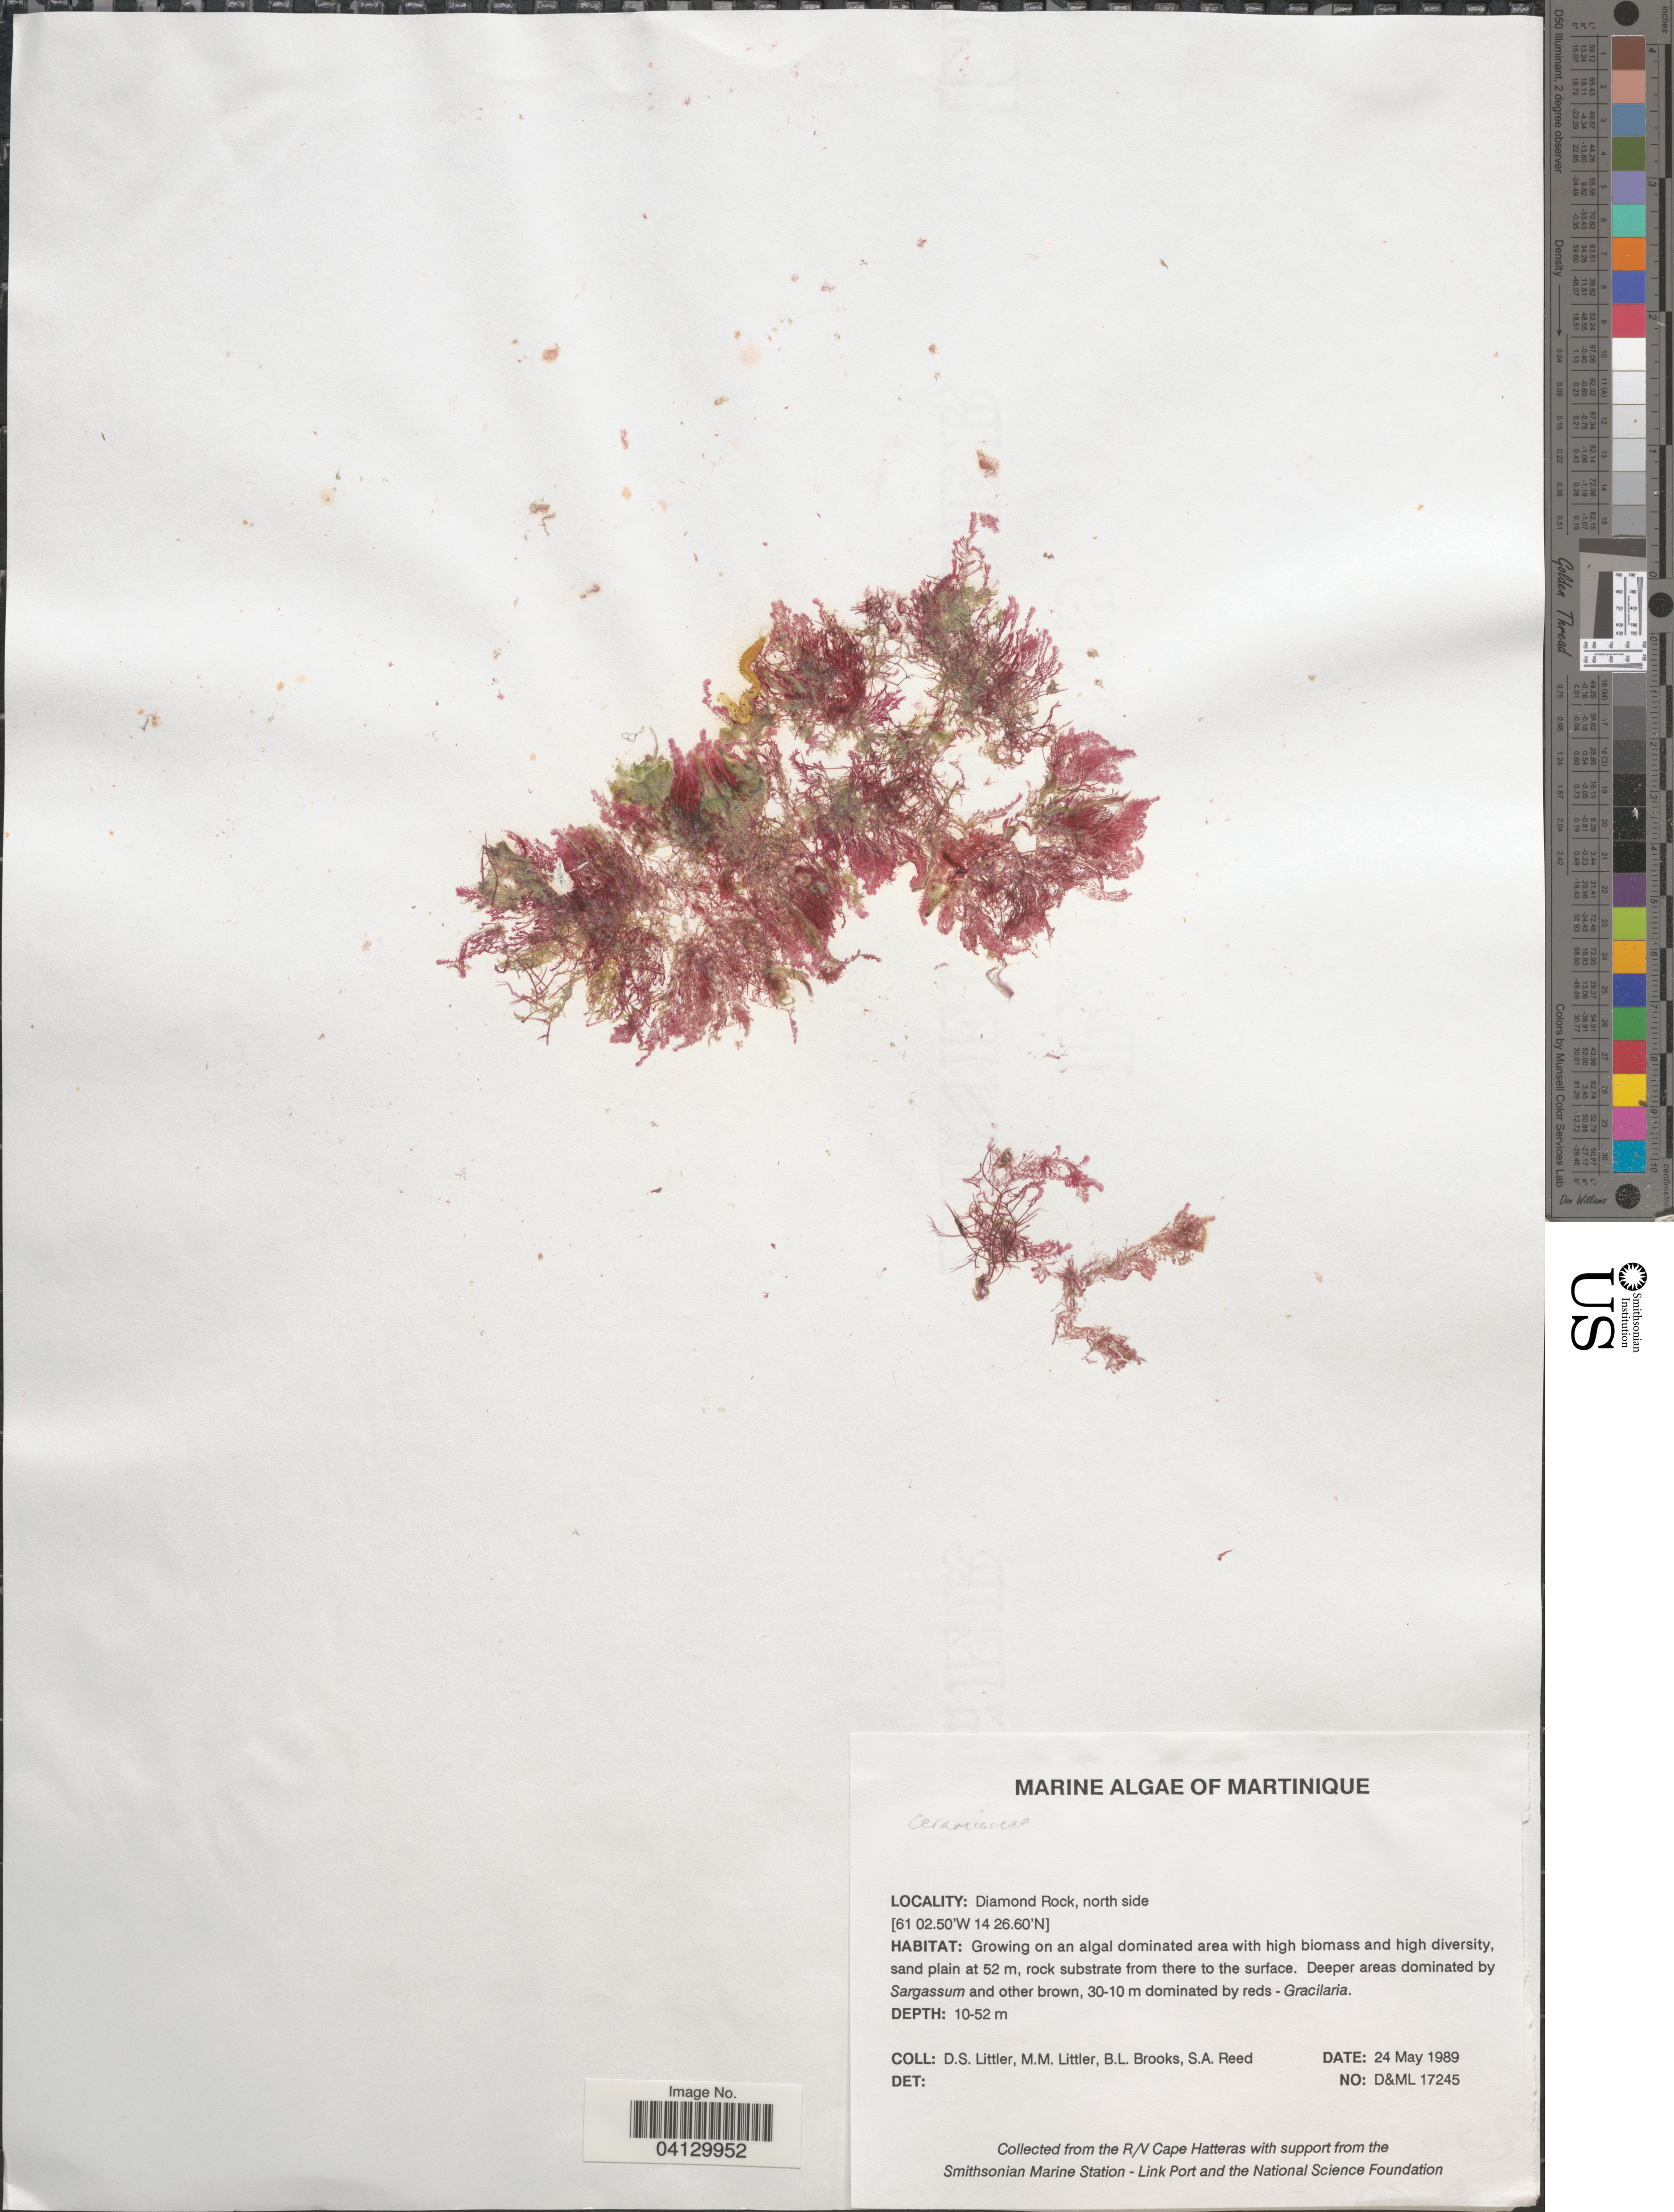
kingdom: Plantae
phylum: Rhodophyta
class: Florideophyceae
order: Corallinales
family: Corallinaceae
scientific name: Crustose Coralline Algae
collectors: D. S. Littler, B. Brooks & S. Reed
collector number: D&ML17245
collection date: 1989-05-24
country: Martinique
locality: Diamond Rock, north side.